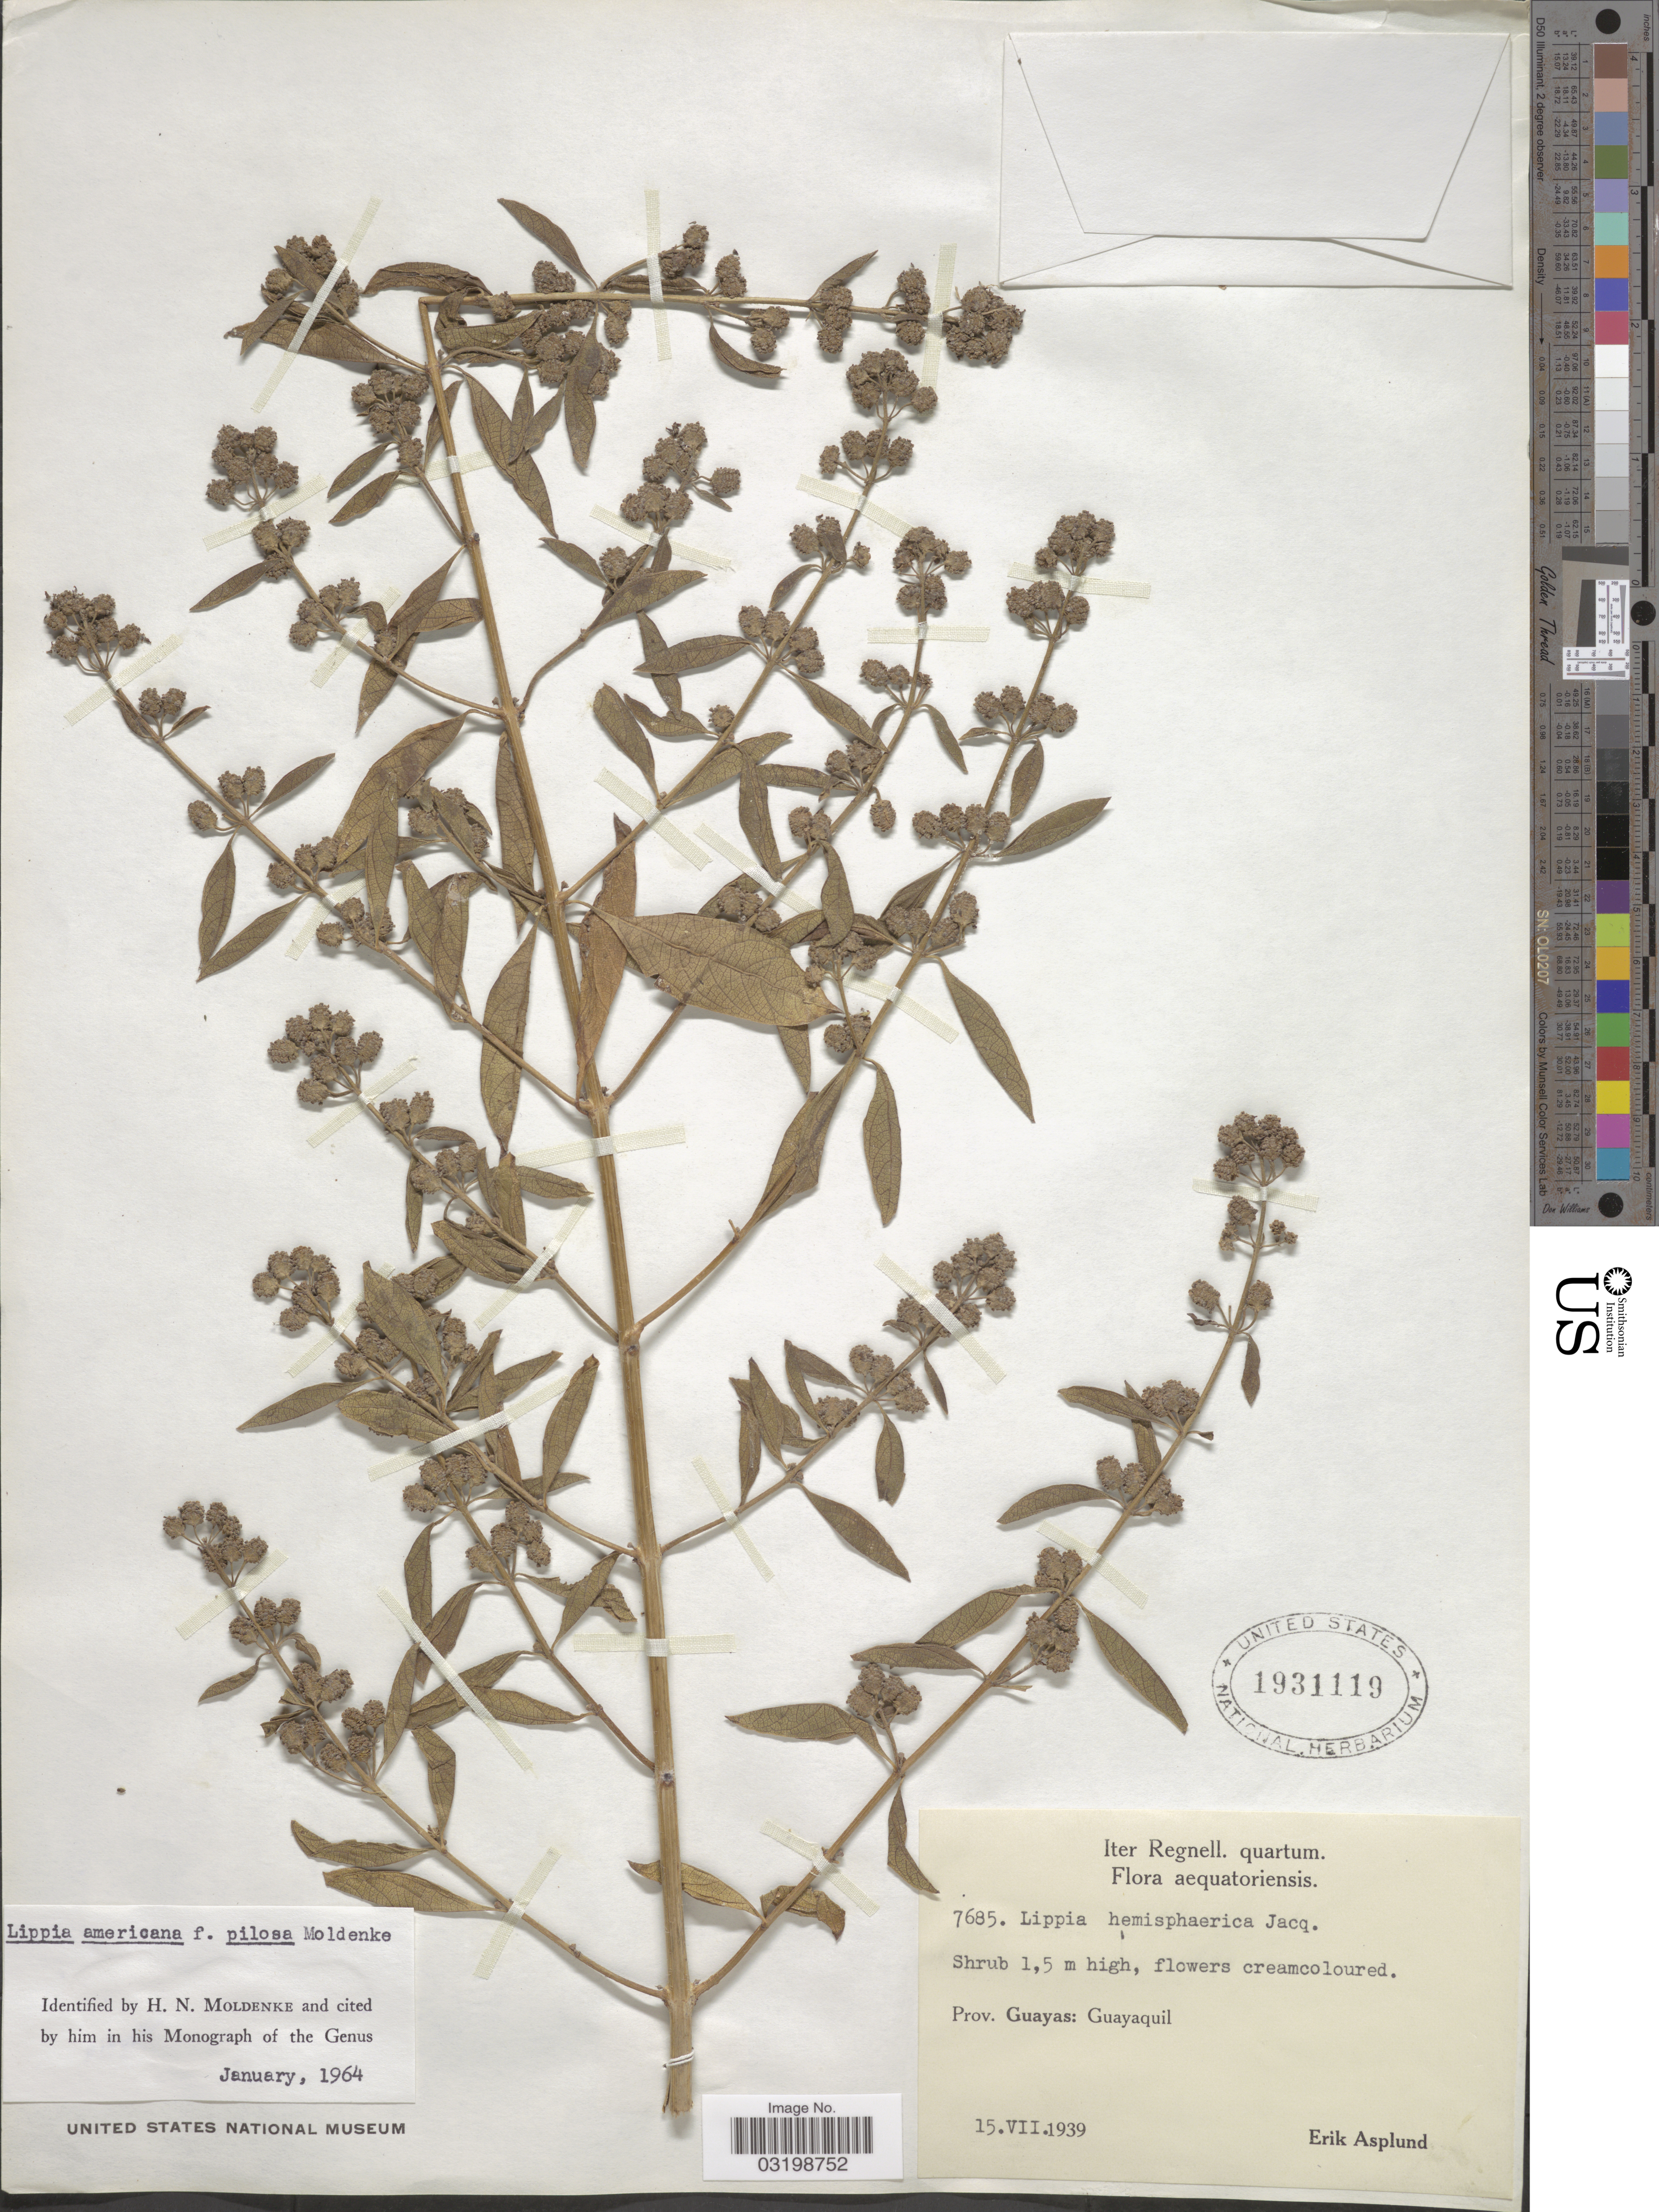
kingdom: Plantae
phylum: Tracheophyta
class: Magnoliopsida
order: Lamiales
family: Verbenaceae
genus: Lippia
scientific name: Lippia americana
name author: L.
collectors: E. Asplund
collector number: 7685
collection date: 1939-07-15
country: Ecuador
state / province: Guayas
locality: Guayaquil.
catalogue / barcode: US 1931119